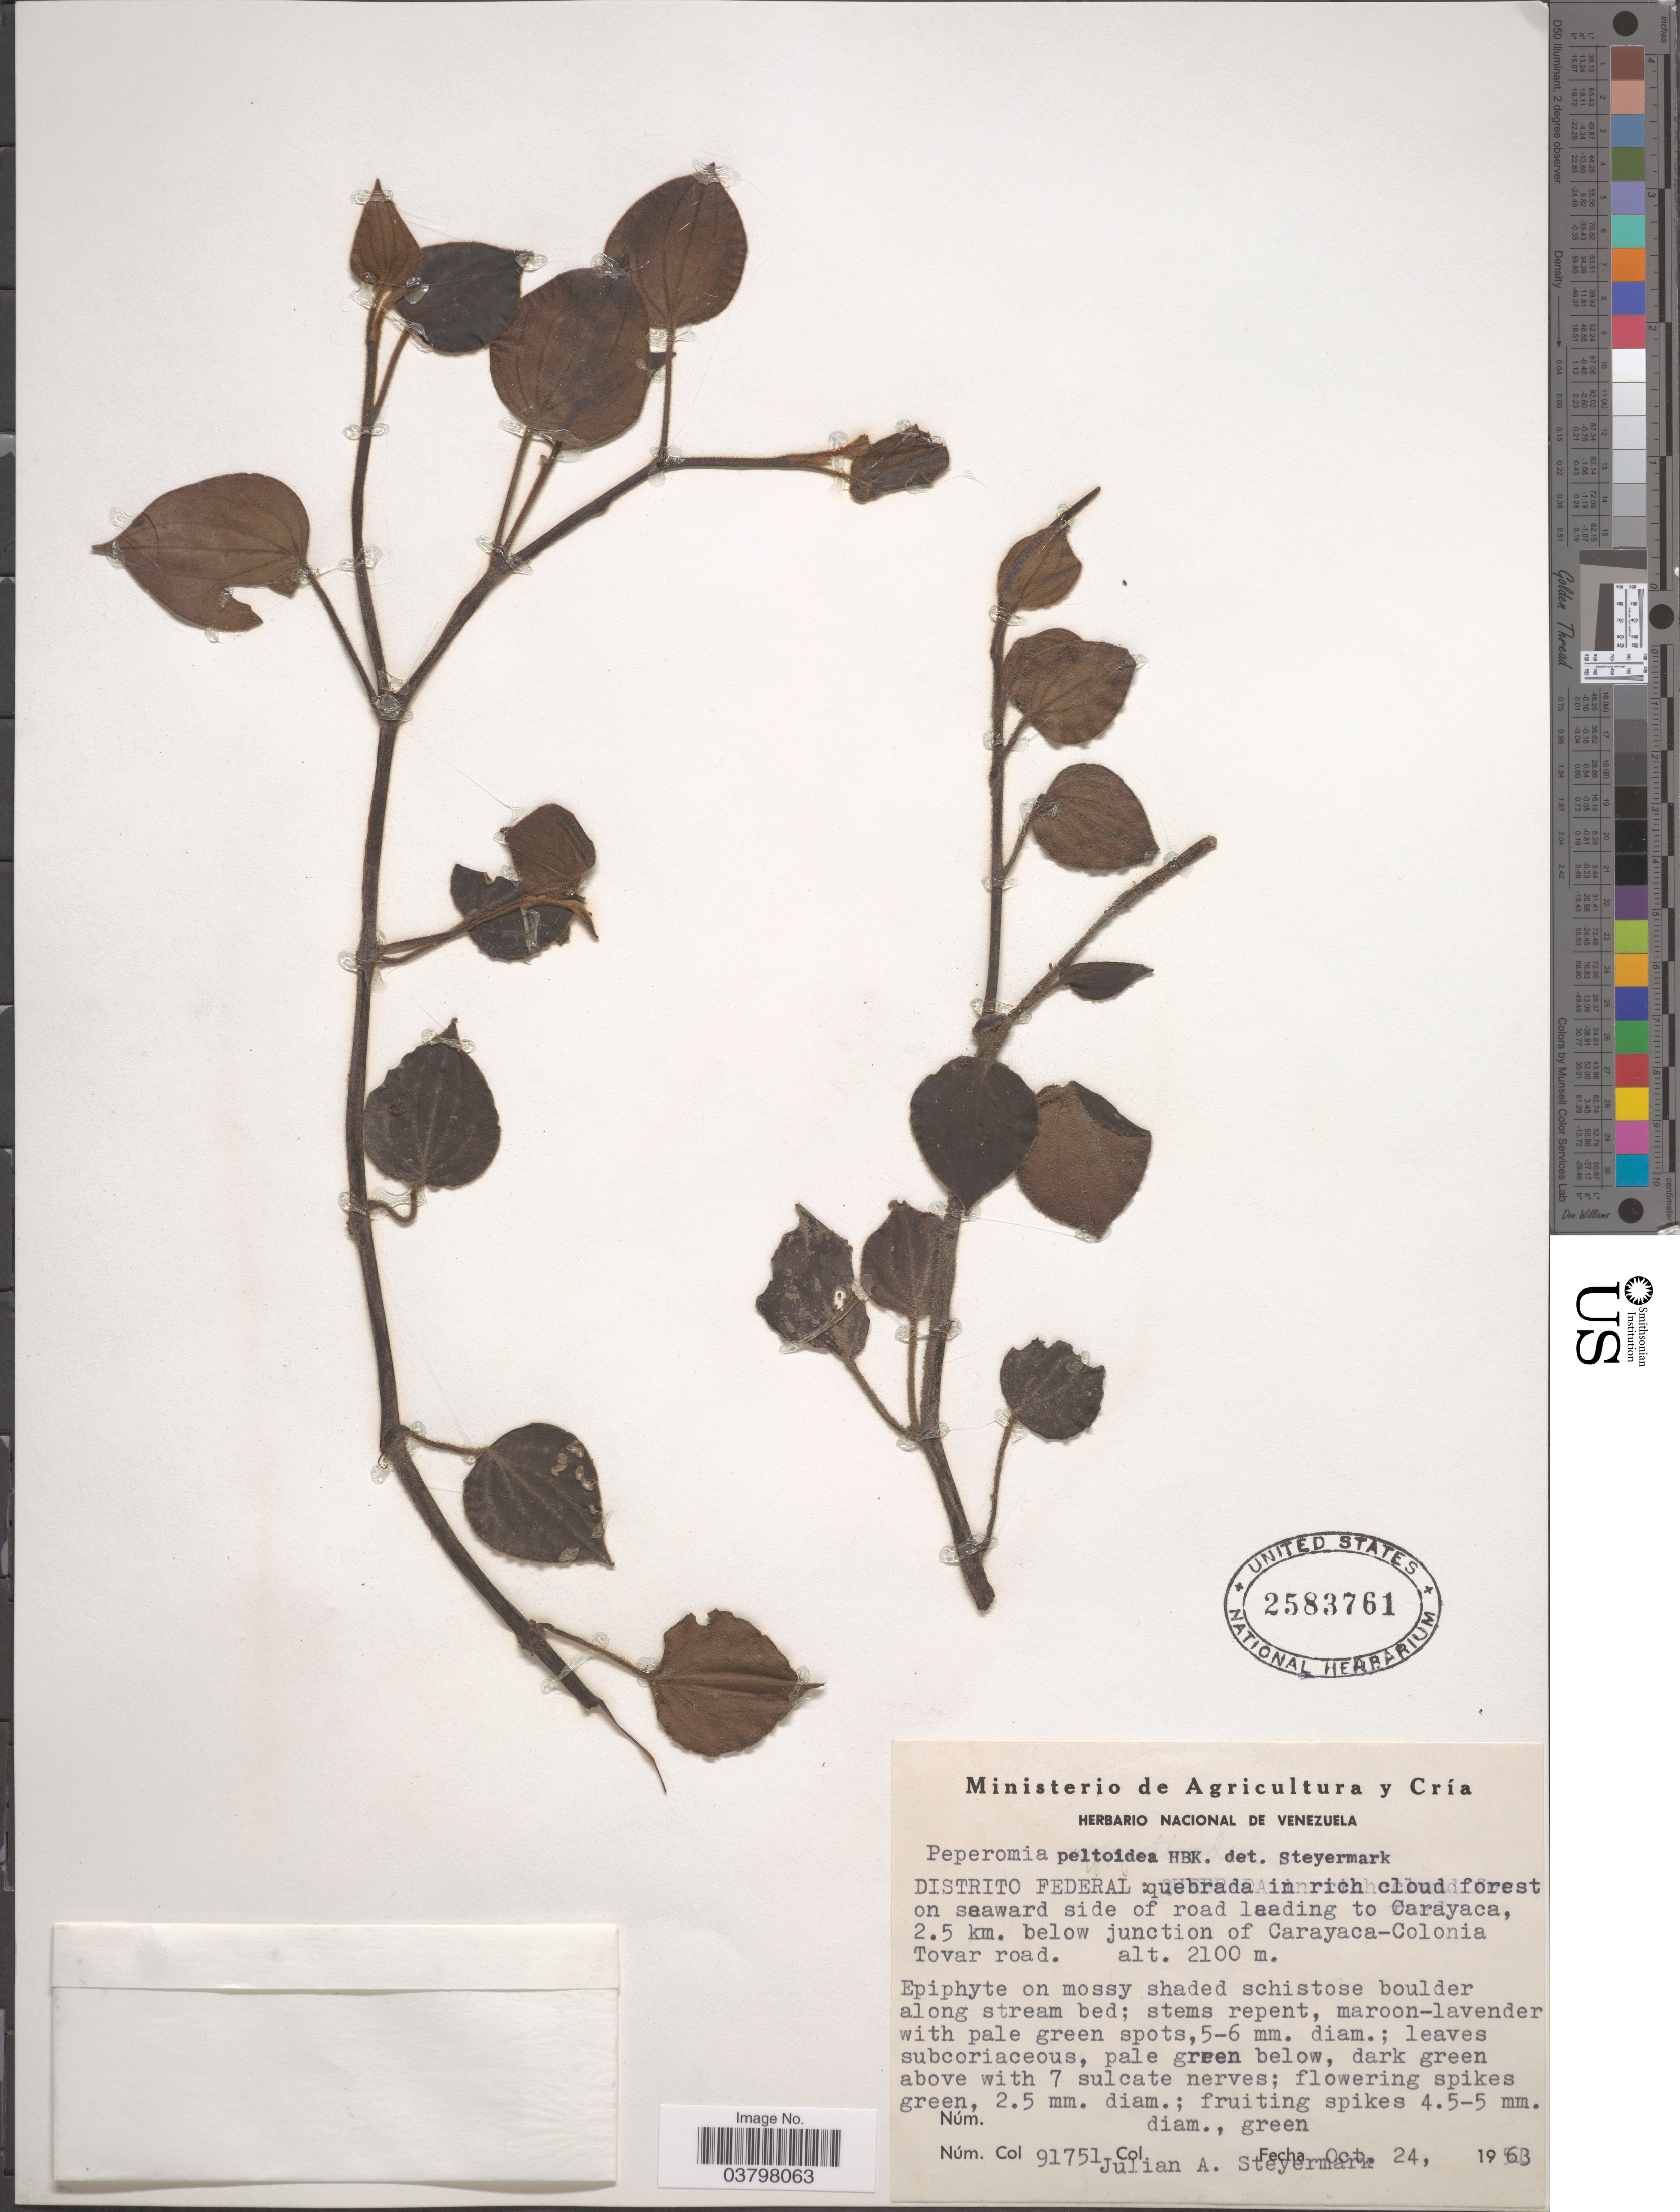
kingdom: Plantae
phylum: Tracheophyta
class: Magnoliopsida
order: Piperales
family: Piperaceae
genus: Peperomia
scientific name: Peperomia peltoidea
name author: Kunth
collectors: J. Steyermark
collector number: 91751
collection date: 1963-10-24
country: Venezuela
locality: Distrito Federal: quebrada in rich cloud forest on seaward side of road leading to Carayaca, 2.5 km. below junction of Carayaca-Colonia Tovar road.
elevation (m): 2100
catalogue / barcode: US 2583761